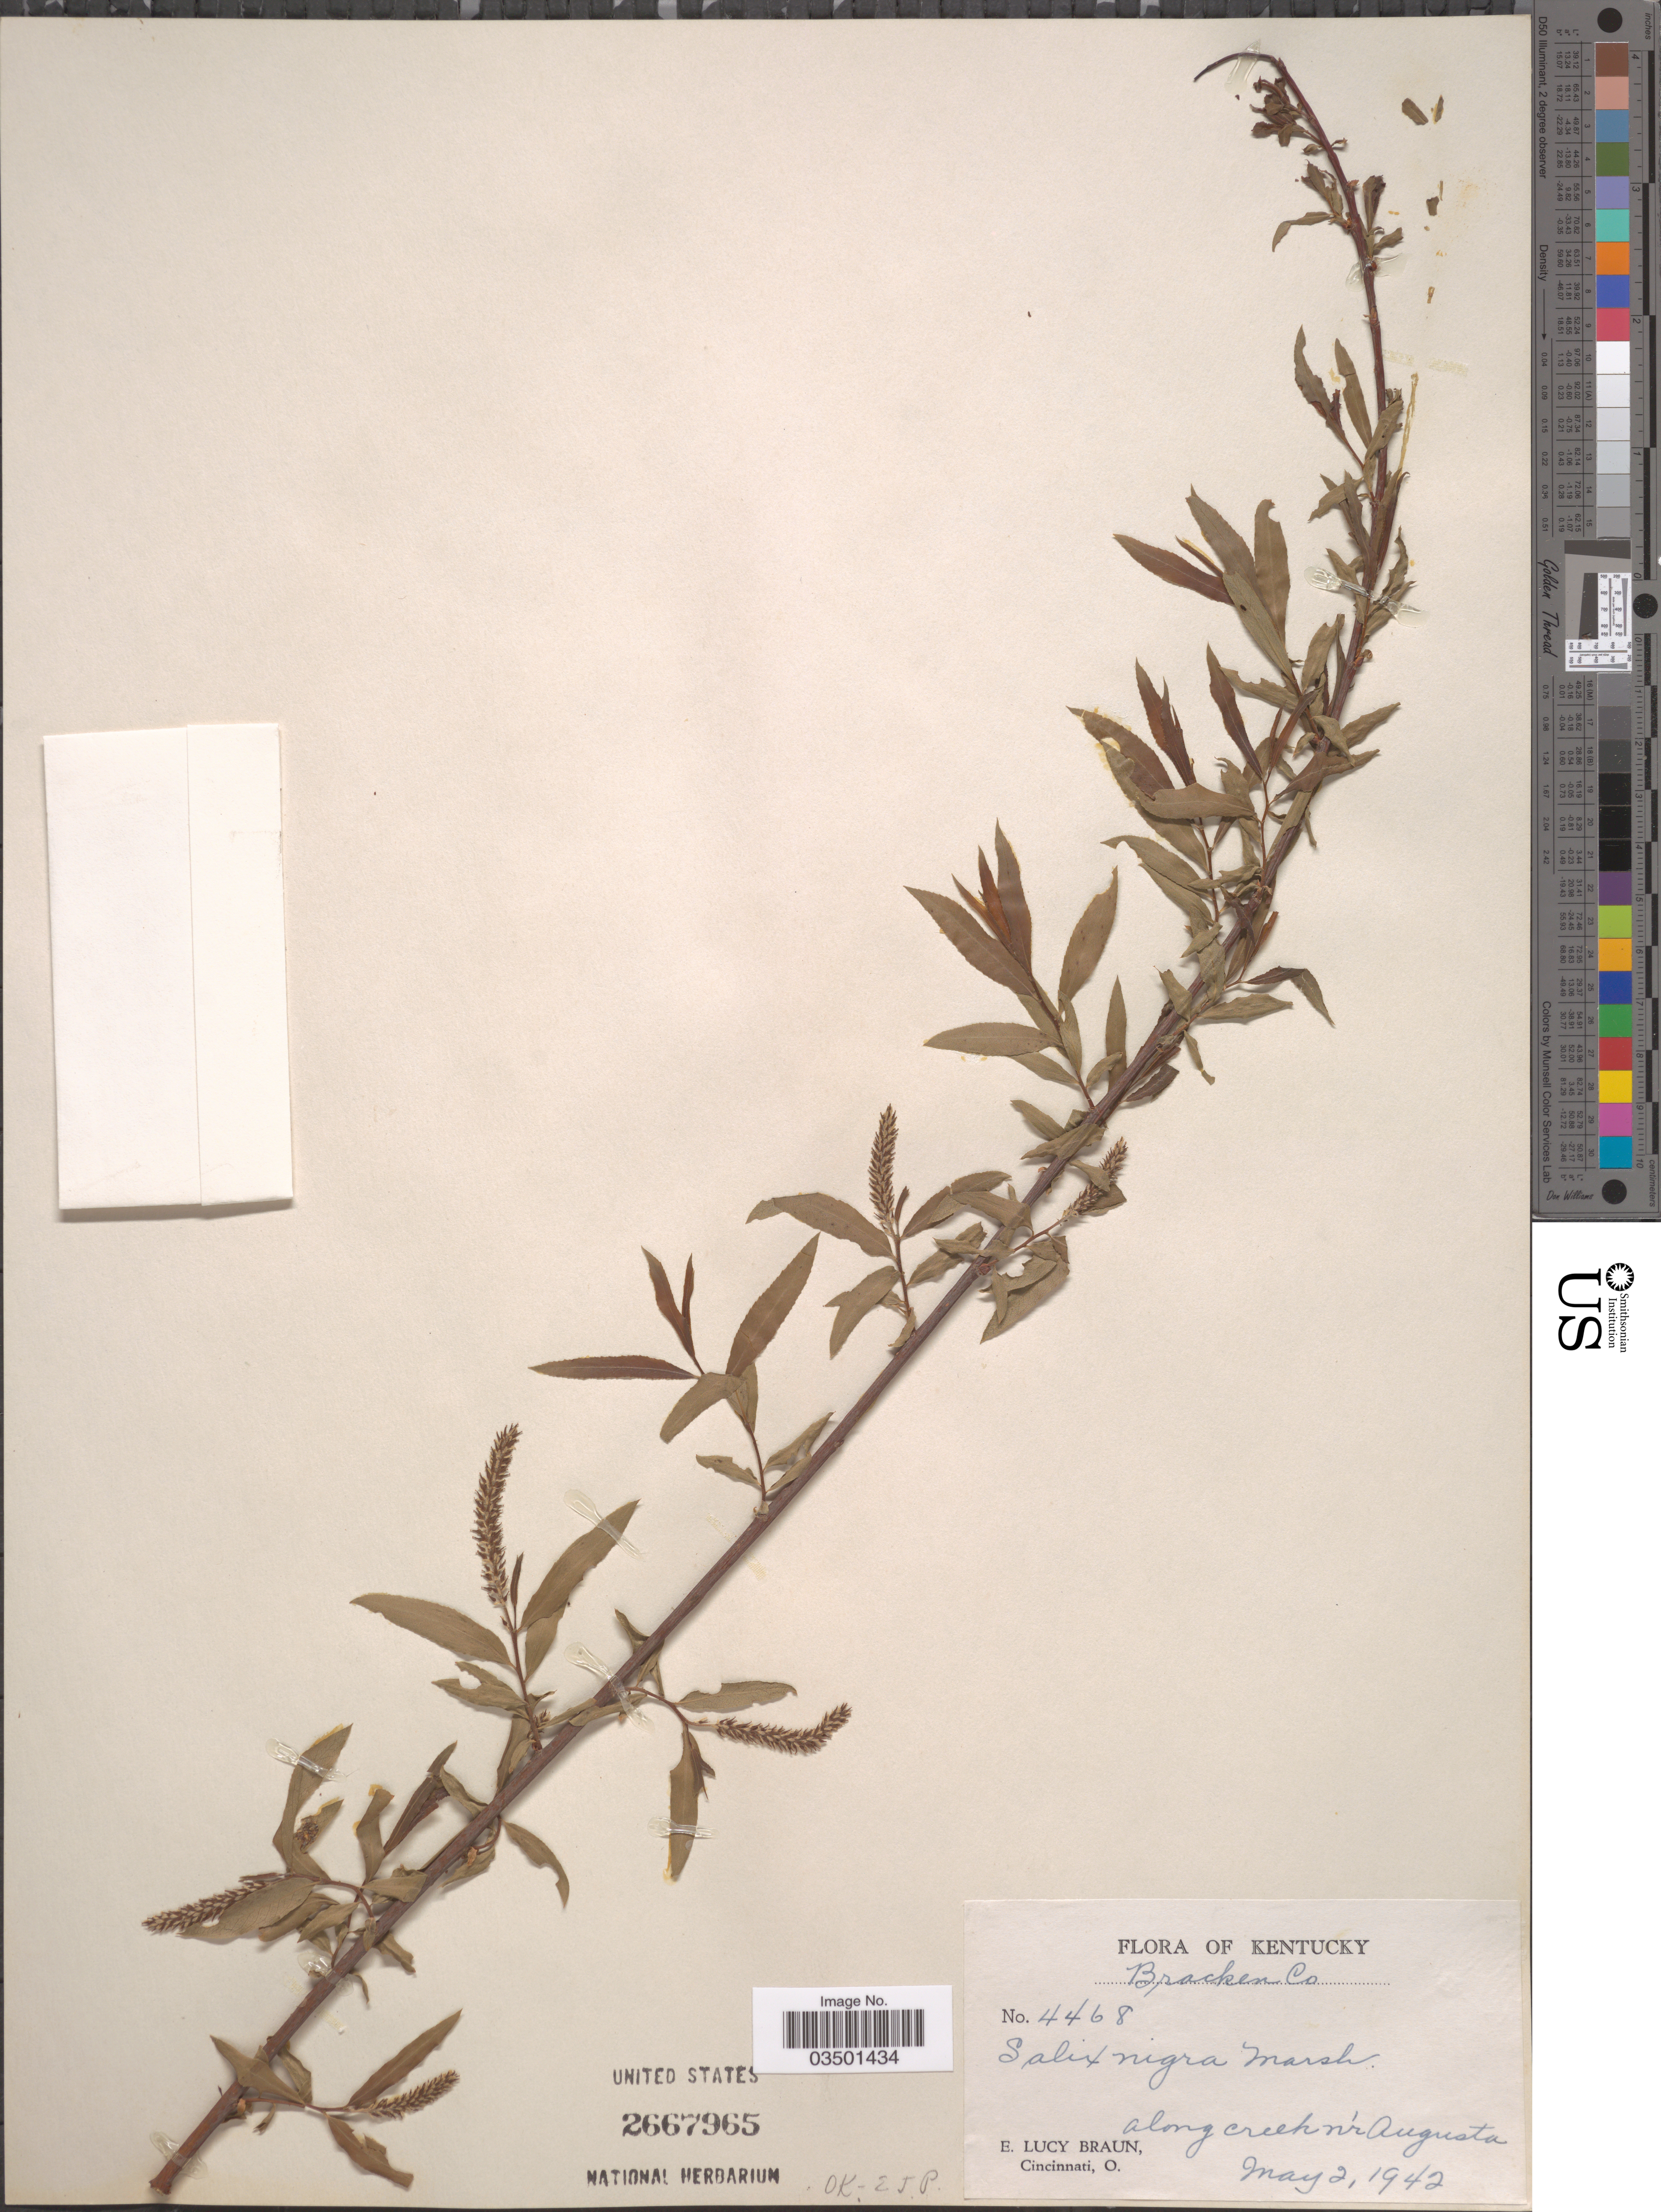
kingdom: Plantae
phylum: Tracheophyta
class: Magnoliopsida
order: Malpighiales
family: Salicaceae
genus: Salix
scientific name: Salix nigra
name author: Marshall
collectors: E. L. Braun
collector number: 4468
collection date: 1942-05-02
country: United States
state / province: Kentucky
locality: Bracken Co. Along creek nr Augusta.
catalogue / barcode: US 2667965